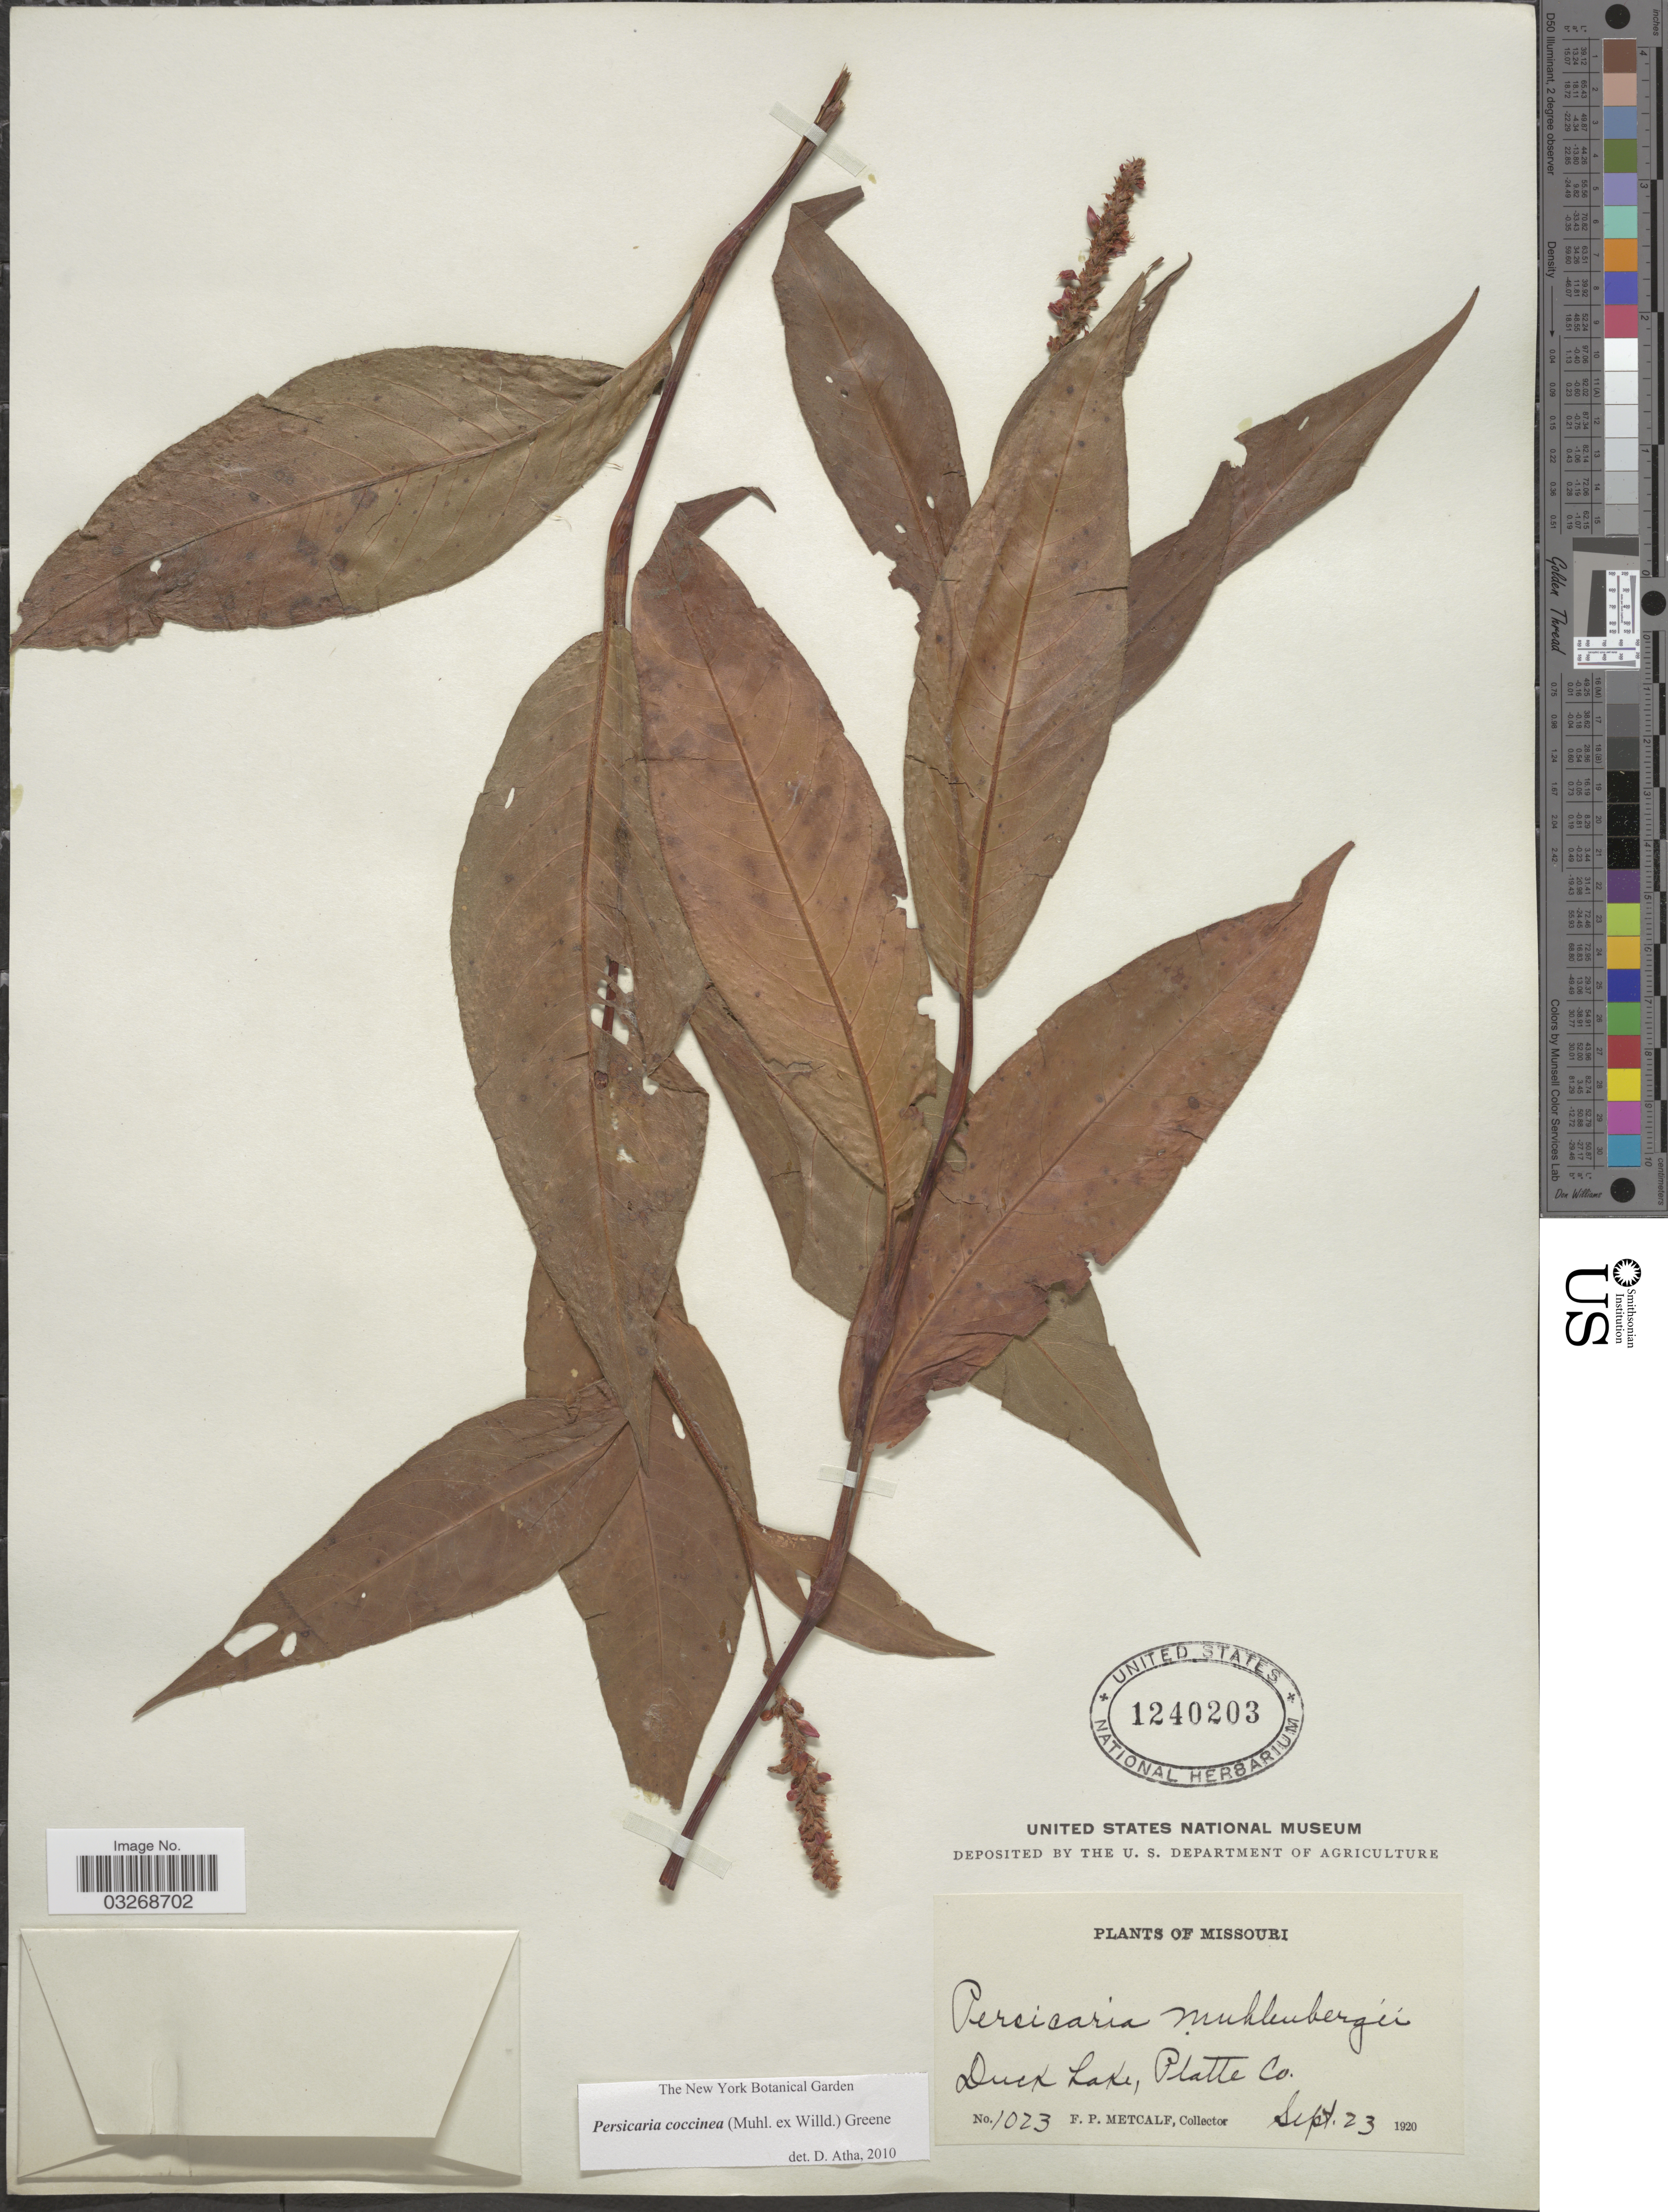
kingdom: Plantae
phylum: Tracheophyta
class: Magnoliopsida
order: Caryophyllales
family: Polygonaceae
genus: Persicaria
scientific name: Persicaria coccinea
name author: (Muhl. ex Willd.) Greene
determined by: Atha, D. E.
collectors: F. Metcalf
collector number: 1023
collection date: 1920-09-23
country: United States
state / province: Missouri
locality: Duck Lake, Platte Co.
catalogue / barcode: US 1240203